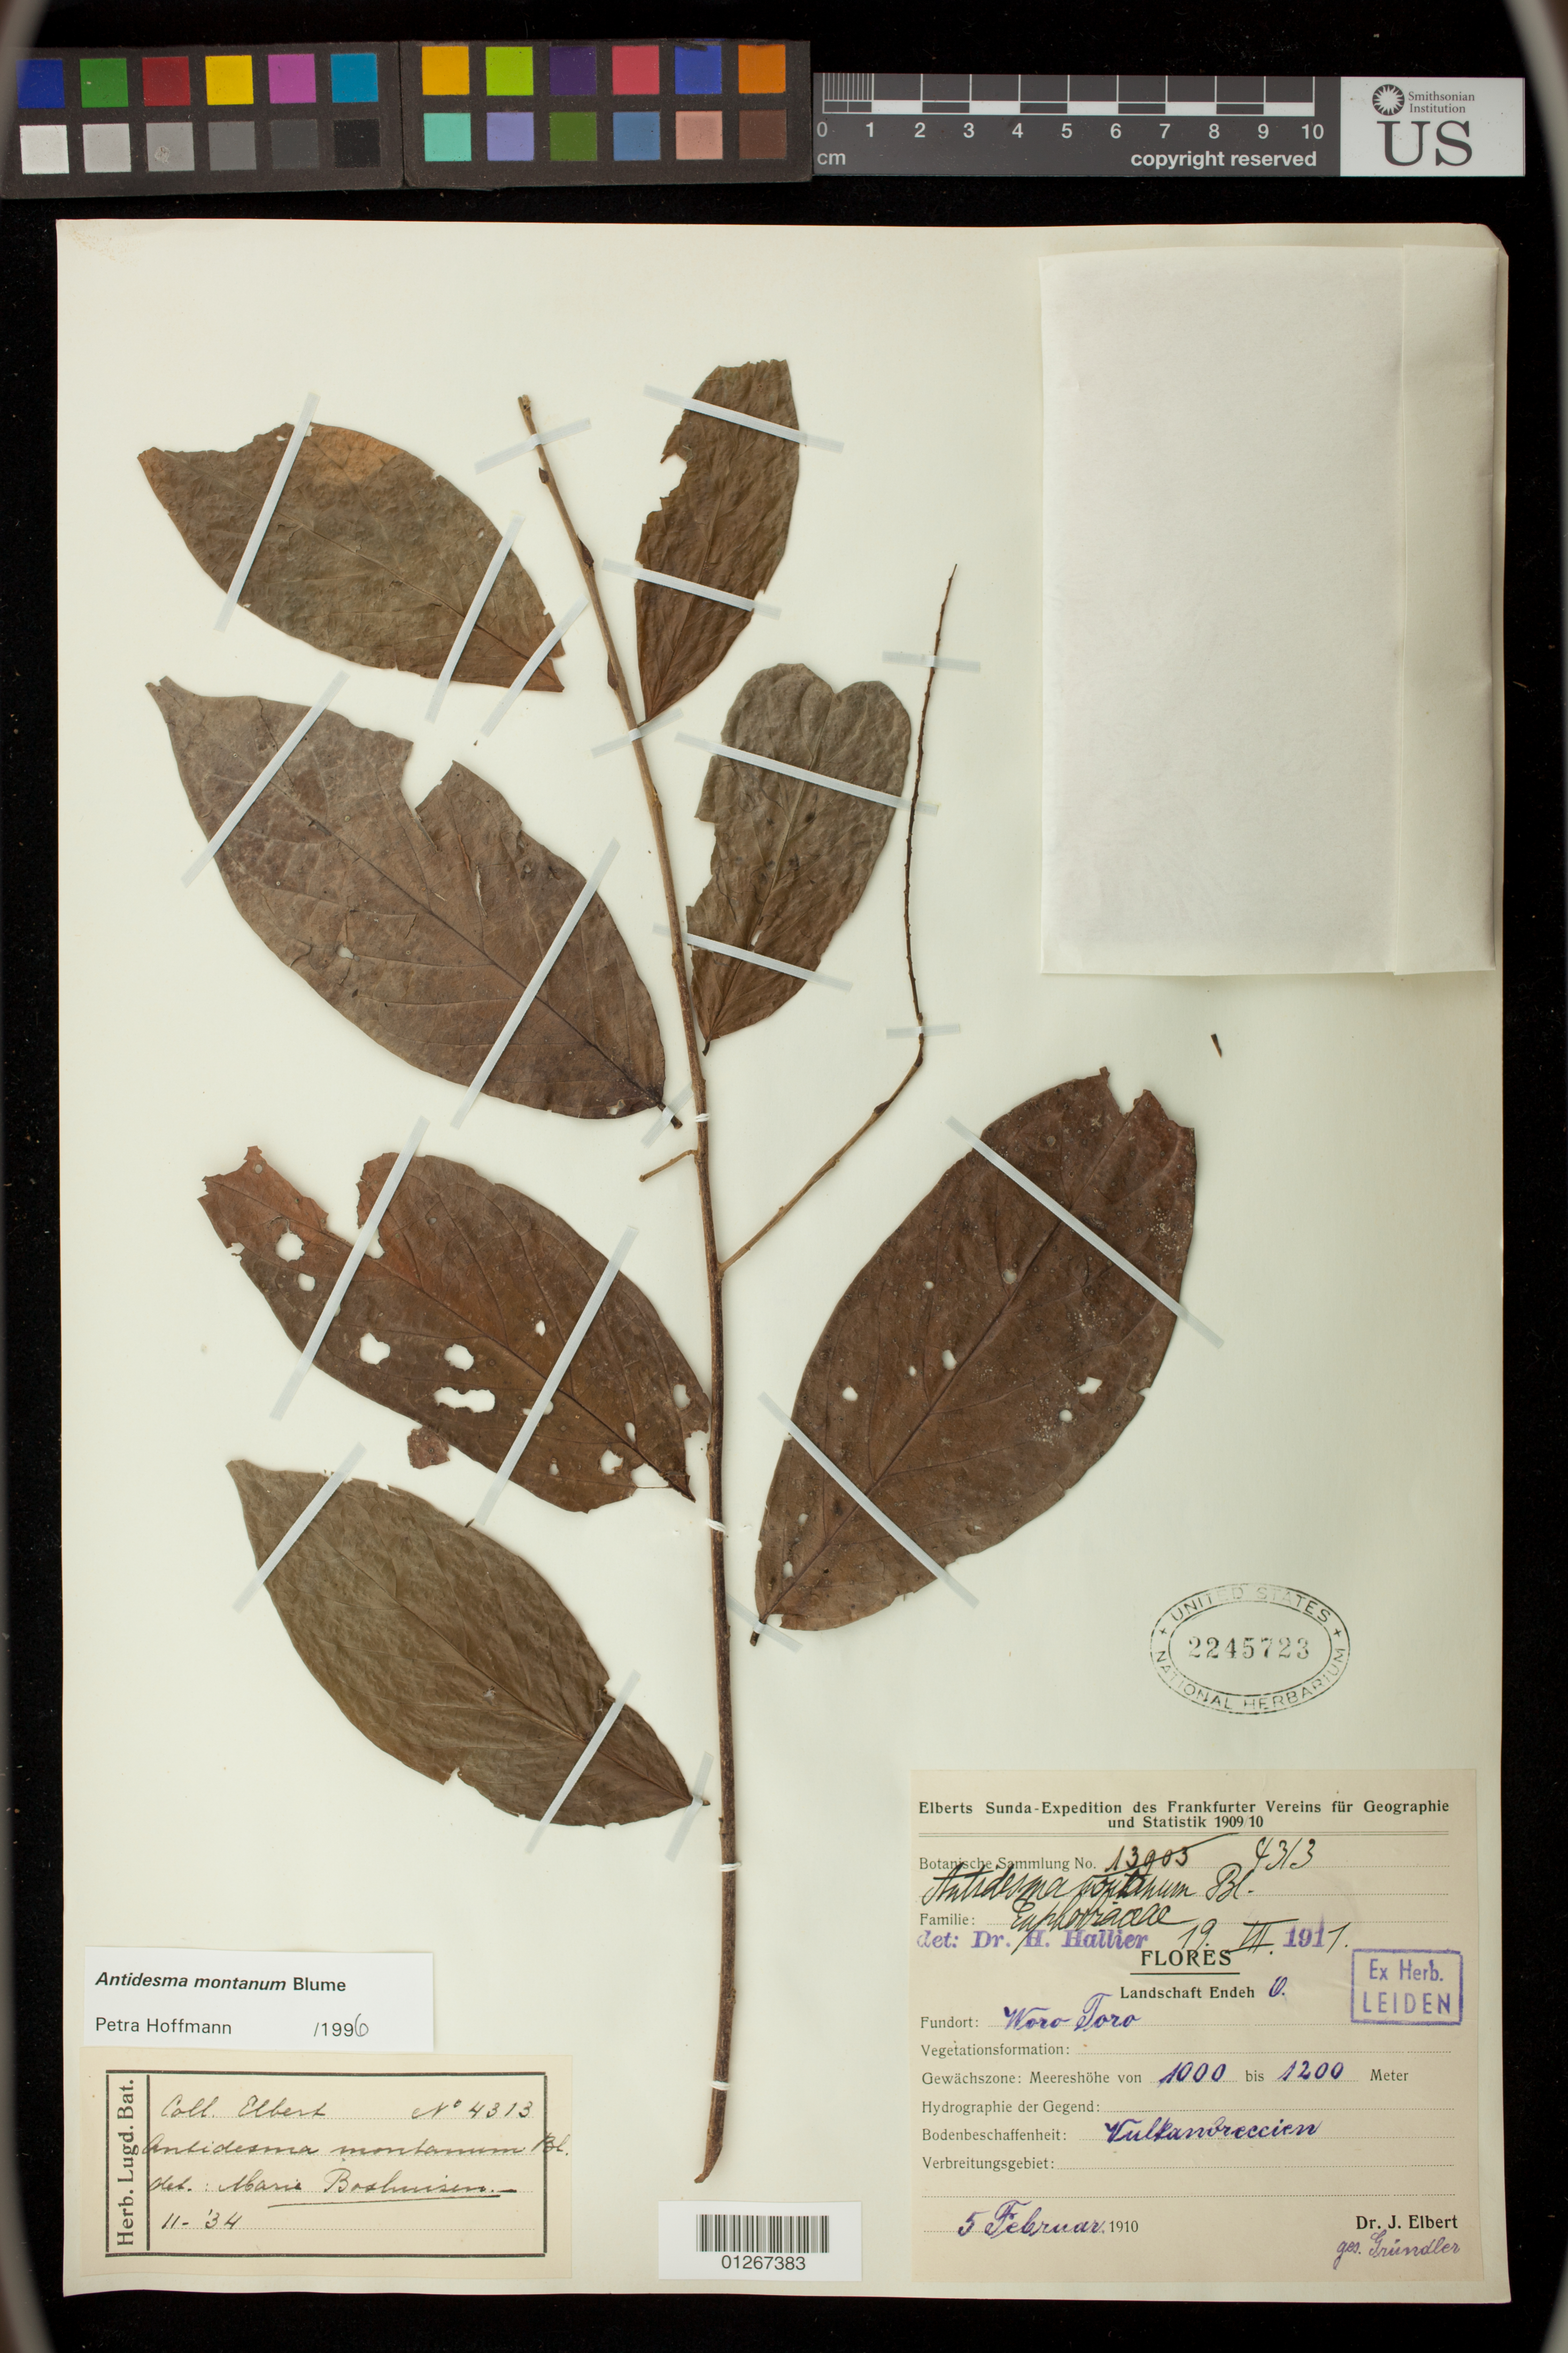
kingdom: Plantae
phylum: Tracheophyta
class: Magnoliopsida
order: Malpighiales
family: Phyllanthaceae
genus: Antidesma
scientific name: Antidesma montanum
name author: Blume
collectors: H. Hallier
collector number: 4313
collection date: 1917-03-19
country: Indonesia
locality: Sunda-Expedition.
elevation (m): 1000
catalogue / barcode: US 2245723